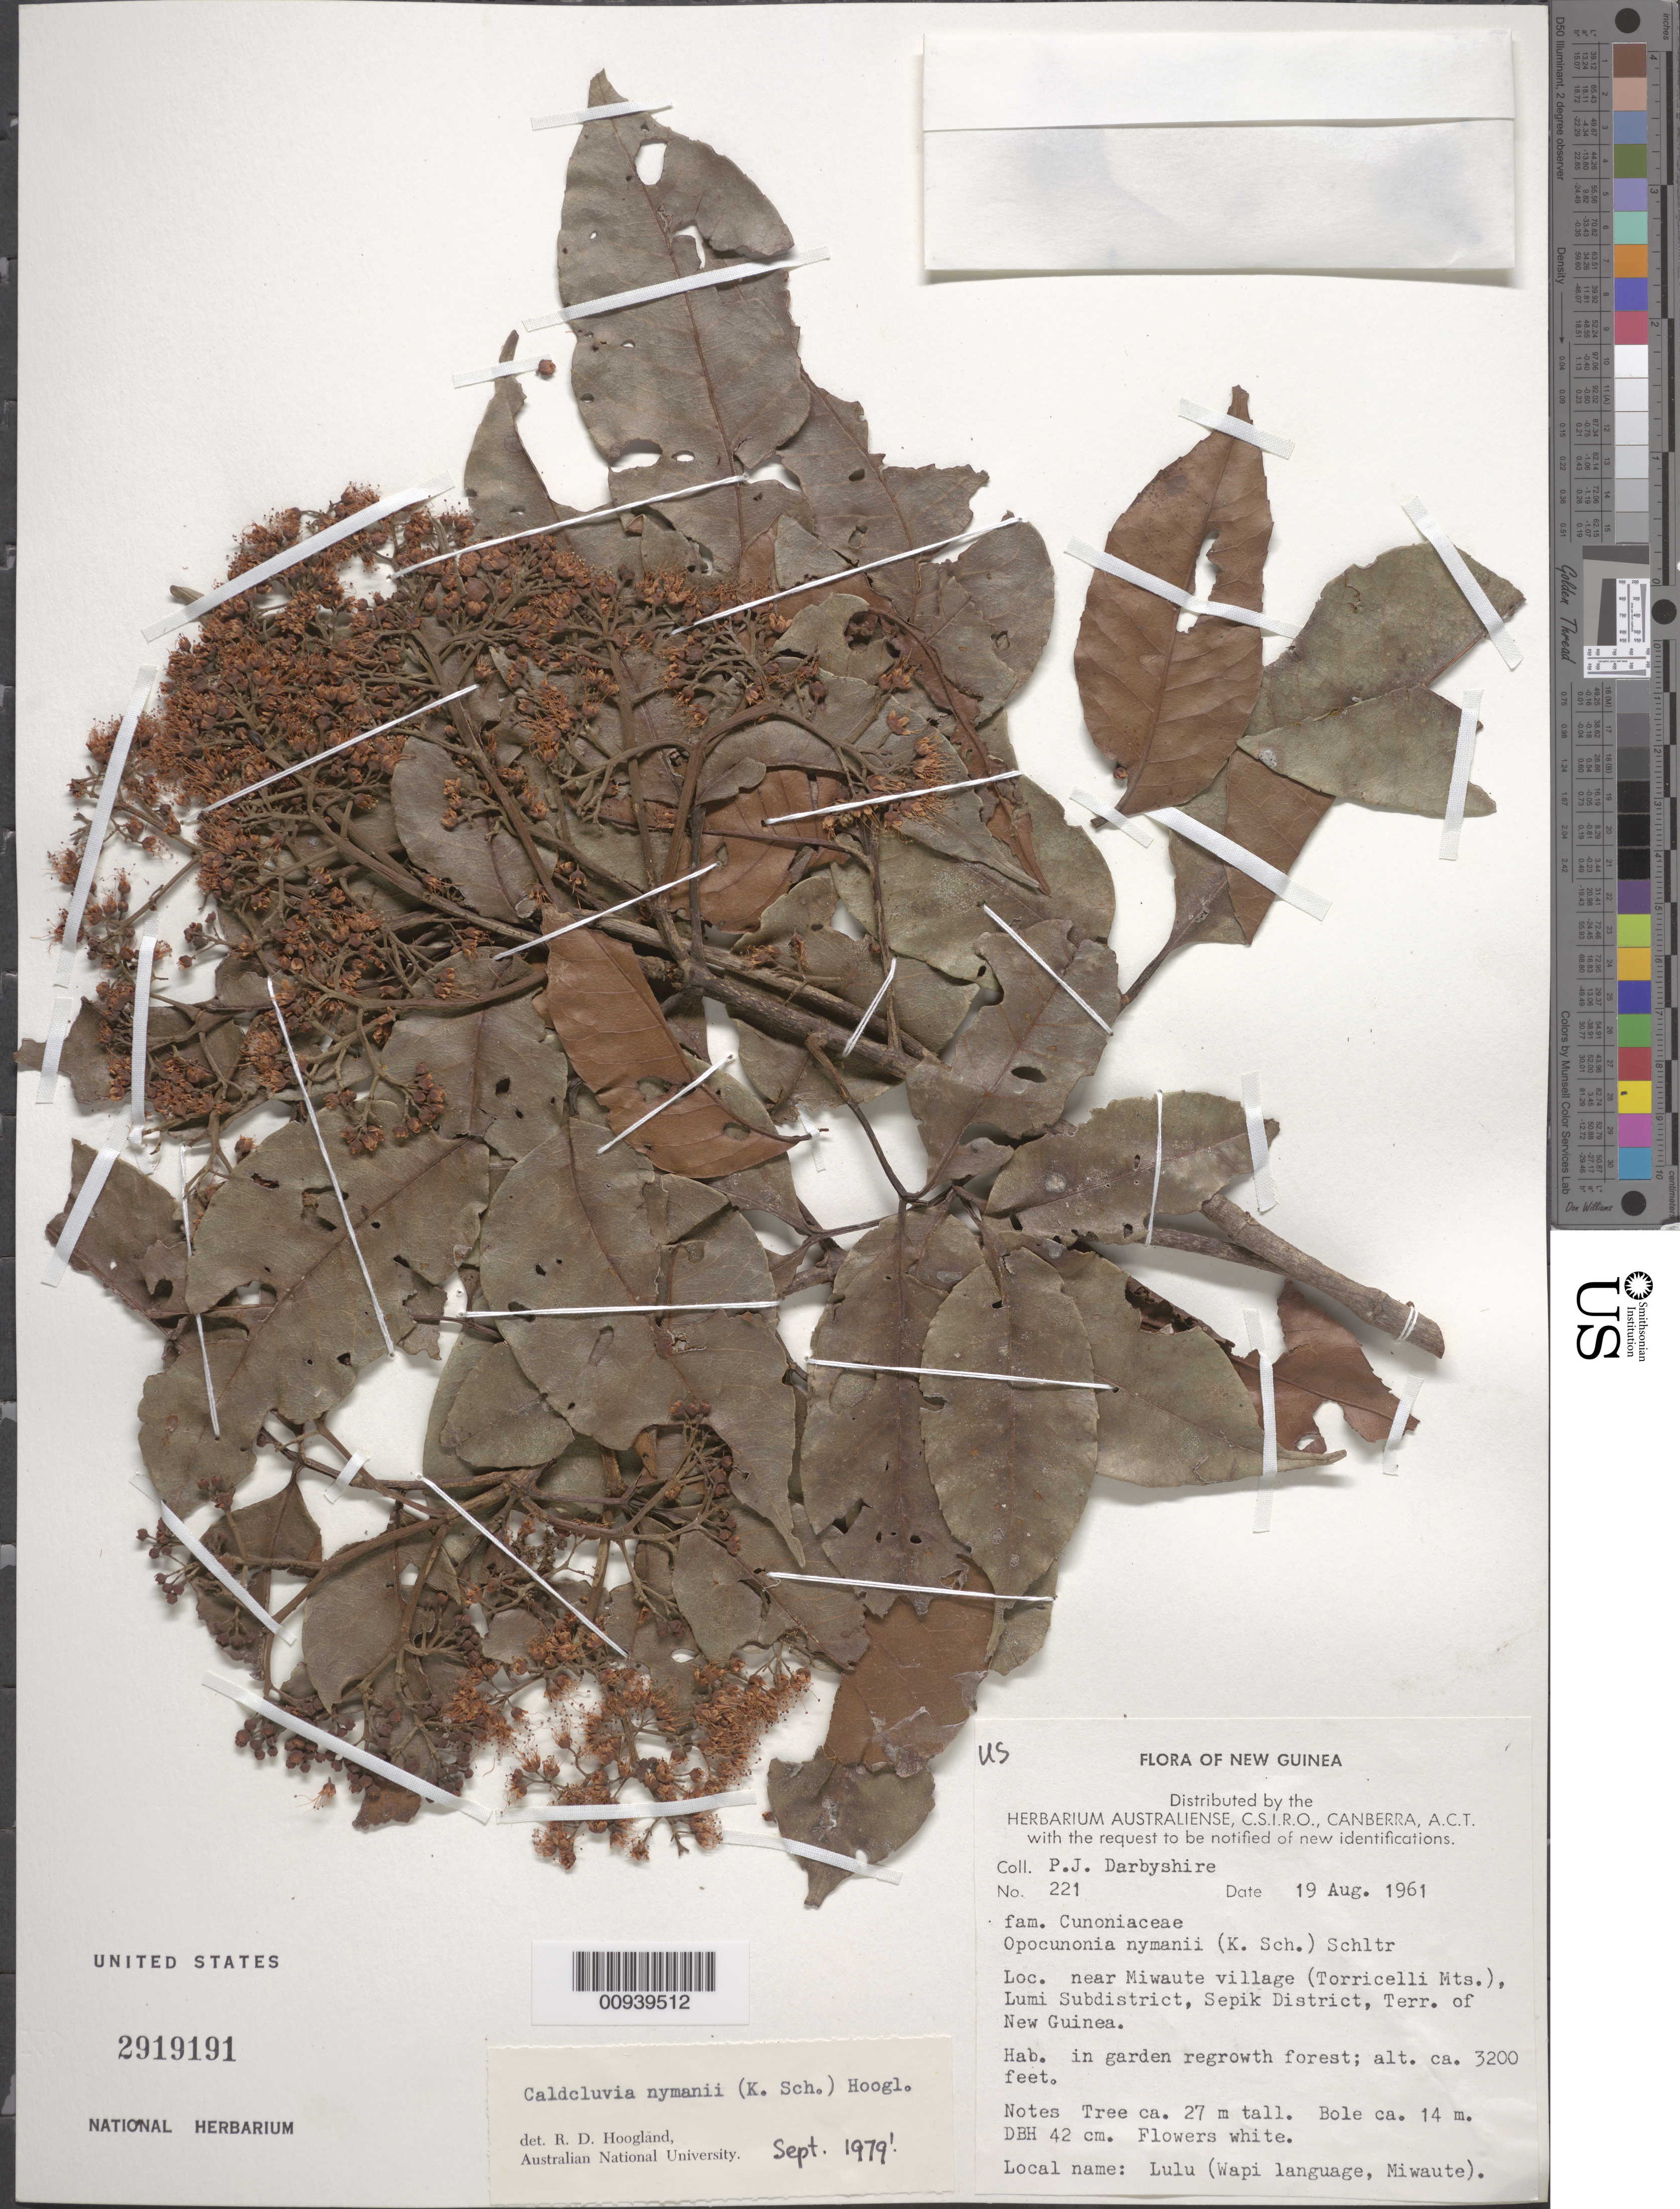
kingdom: Plantae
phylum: Tracheophyta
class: Magnoliopsida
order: Oxalidales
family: Cunoniaceae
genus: Opocunonia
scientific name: Opocunonia nymanii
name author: (K. Schum.) Schltr.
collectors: P. Darbyshire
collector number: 221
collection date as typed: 19 Aug 1961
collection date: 1961-08-19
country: Papua New Guinea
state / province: Sepik District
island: New Guinea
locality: Lumi Subdistrict, near Miwaute village (Torricelli Mts.)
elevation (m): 975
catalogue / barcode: US 2919191